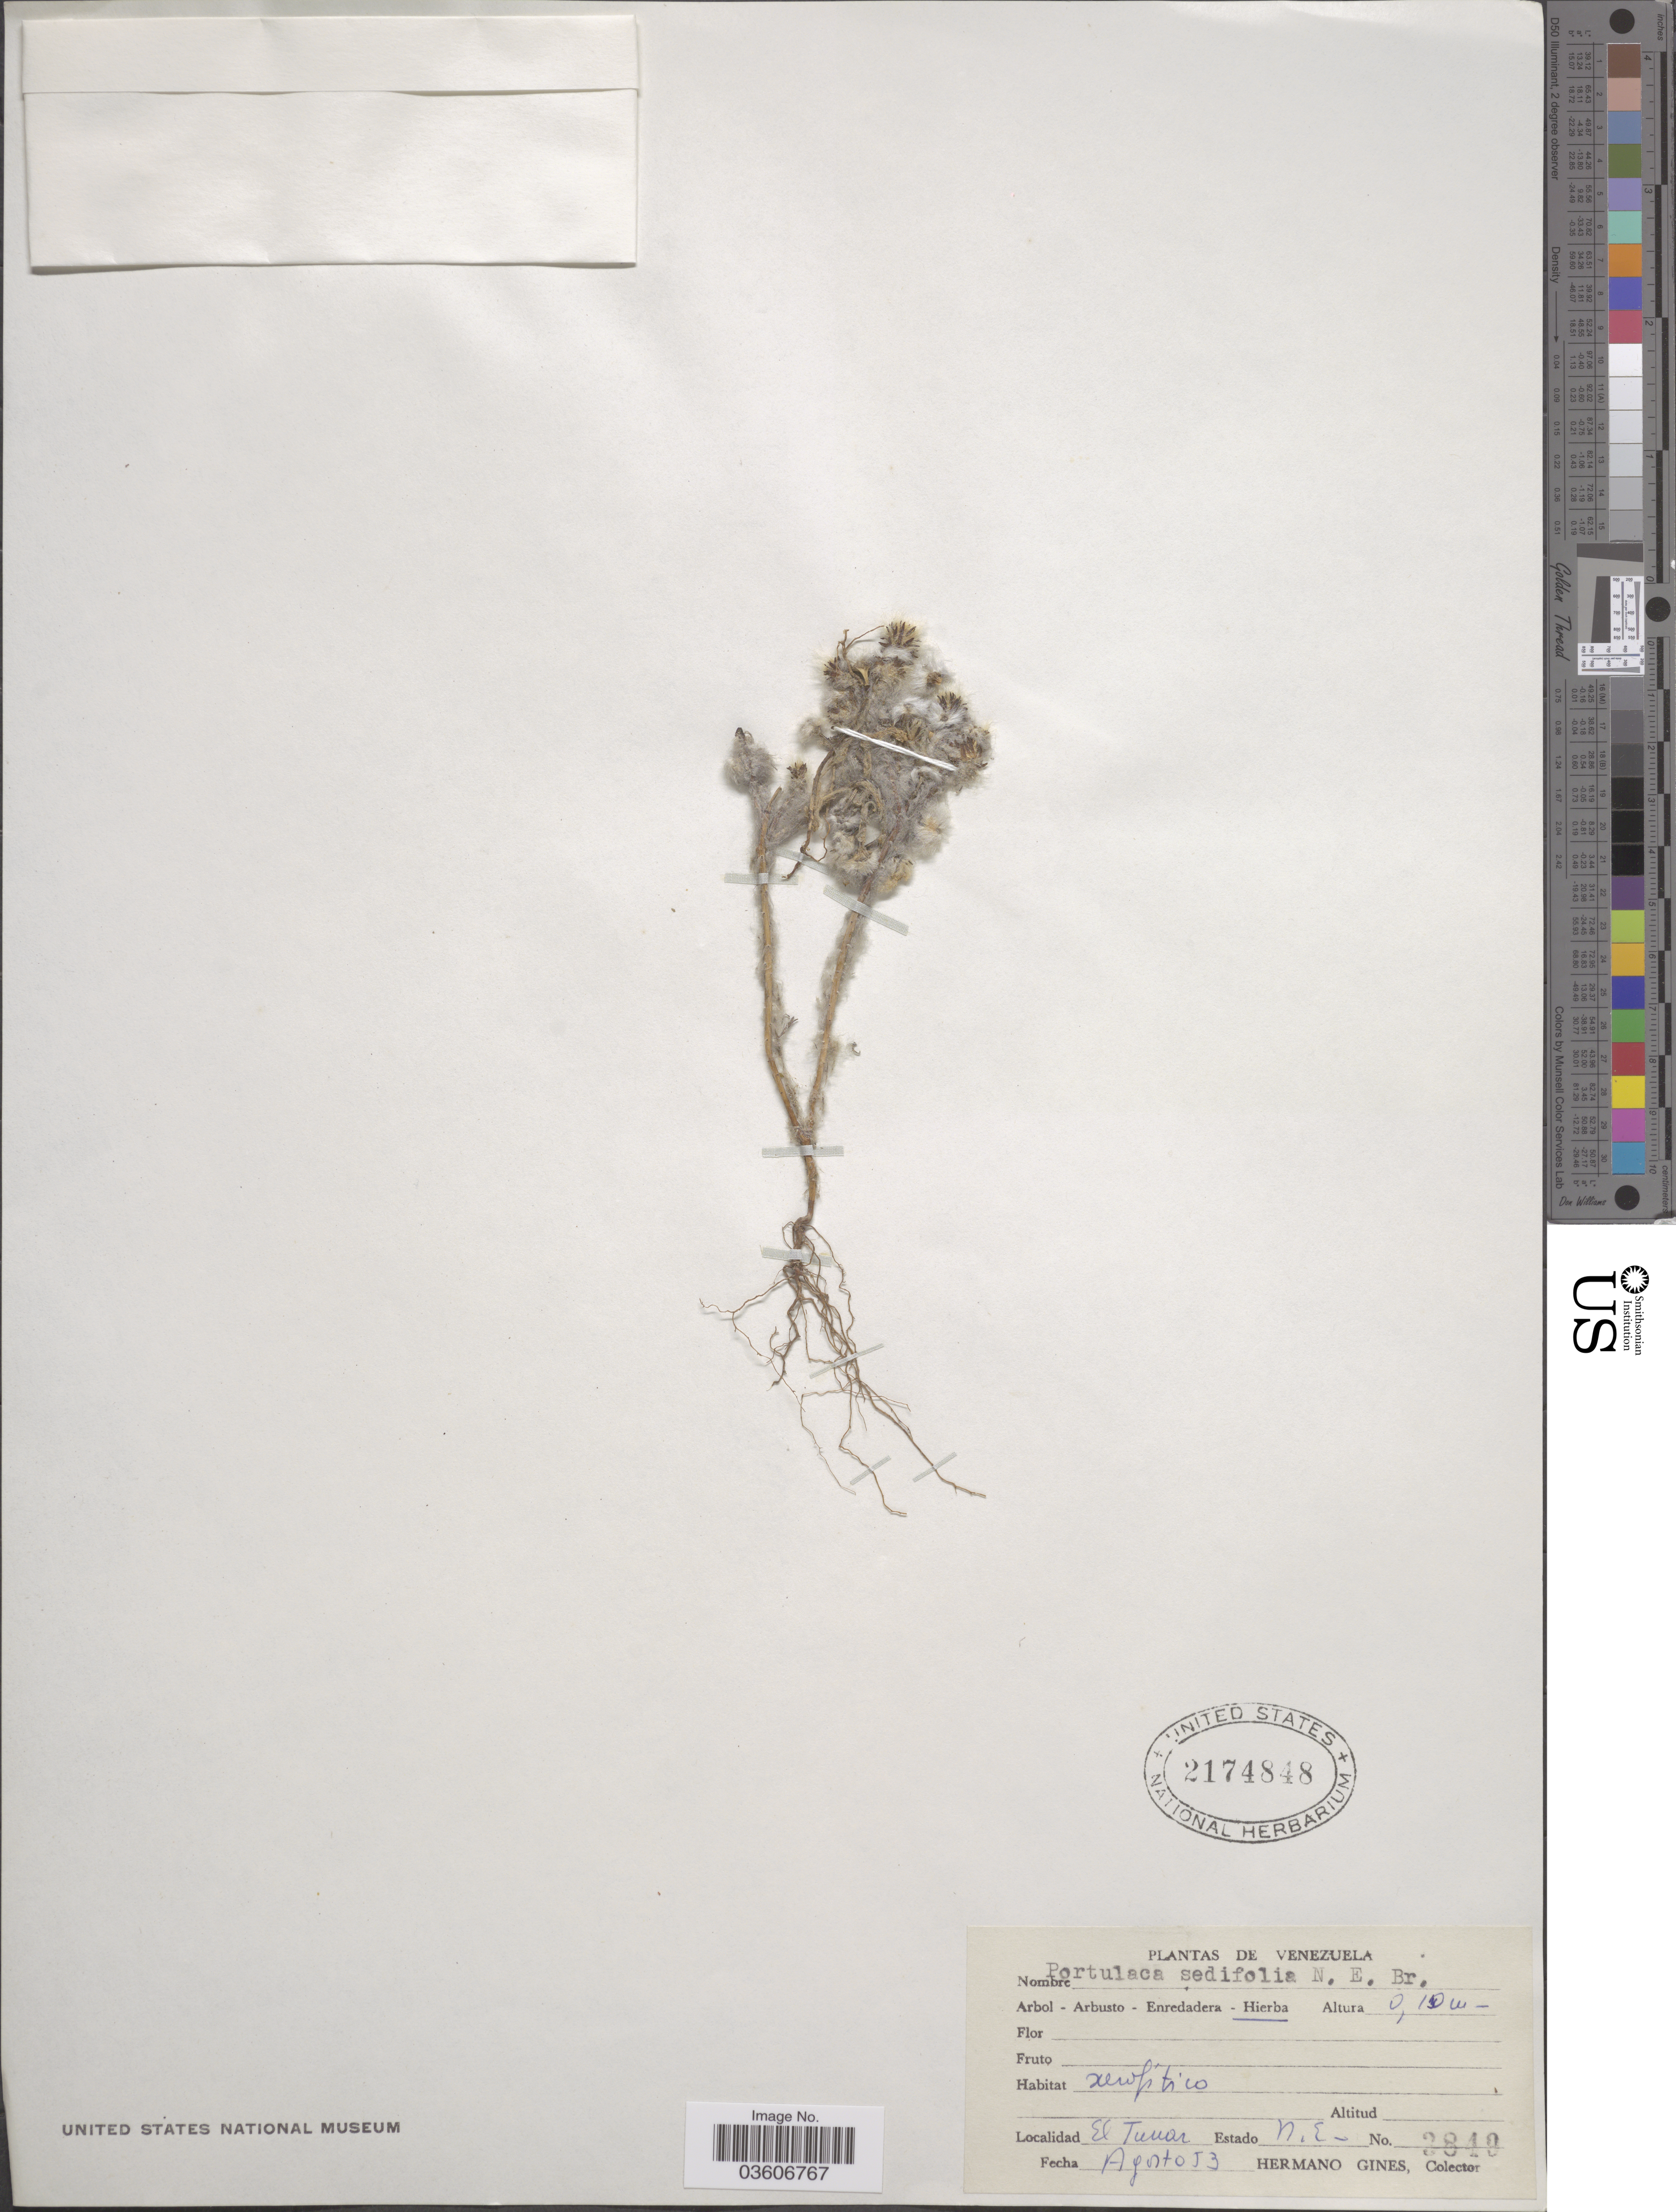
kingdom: Plantae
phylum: Tracheophyta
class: Magnoliopsida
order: Caryophyllales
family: Portulacaceae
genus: Portulaca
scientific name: Portulaca sedifolia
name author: N.E. Br.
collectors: Bro. Gines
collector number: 3819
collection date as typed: Transcribed d/m/y: /8/53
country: Venezuela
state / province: Nueva Esparta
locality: El Tunar.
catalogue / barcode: US 2174848